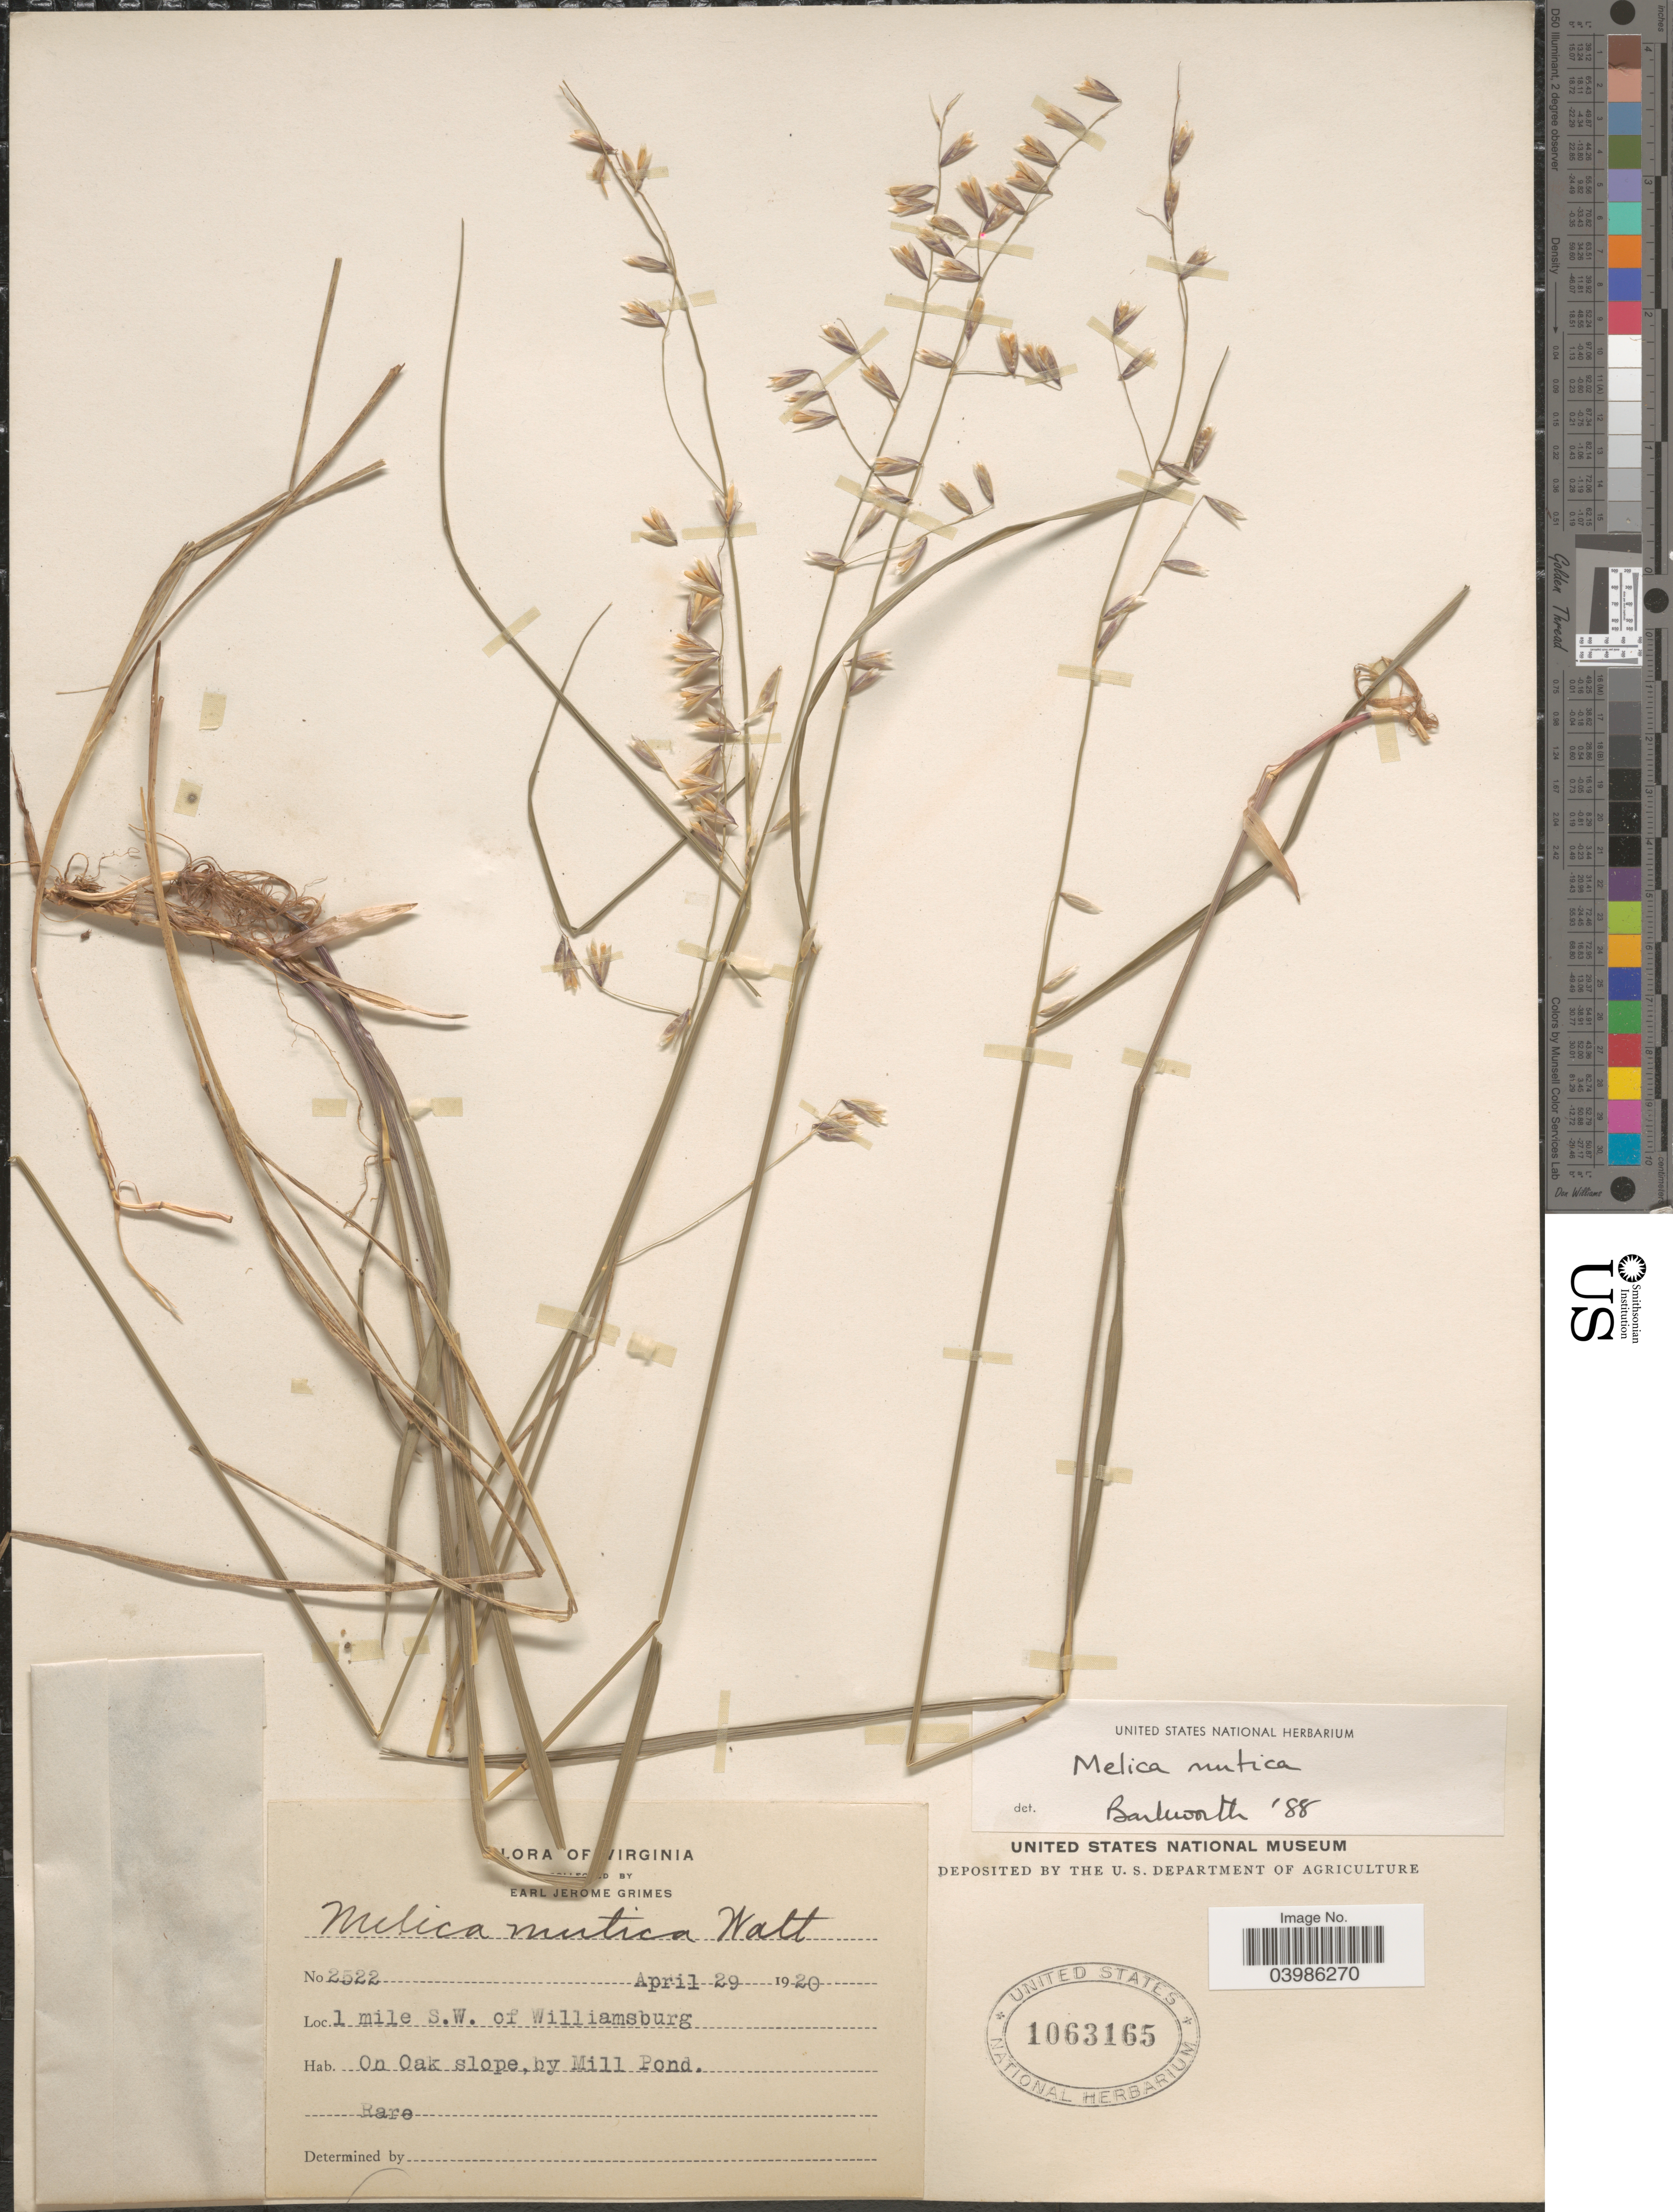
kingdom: Plantae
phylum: Tracheophyta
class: Liliopsida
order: Poales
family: Poaceae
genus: Melica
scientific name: Melica mutica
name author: Walter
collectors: E. J. Grimes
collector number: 2522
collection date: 1920-04-29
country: United States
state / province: Virginia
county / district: City of Williamsburg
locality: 1 mile S.W. of Williamsburg. On Oak slope, by Mill Pond.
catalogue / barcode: US 1063165